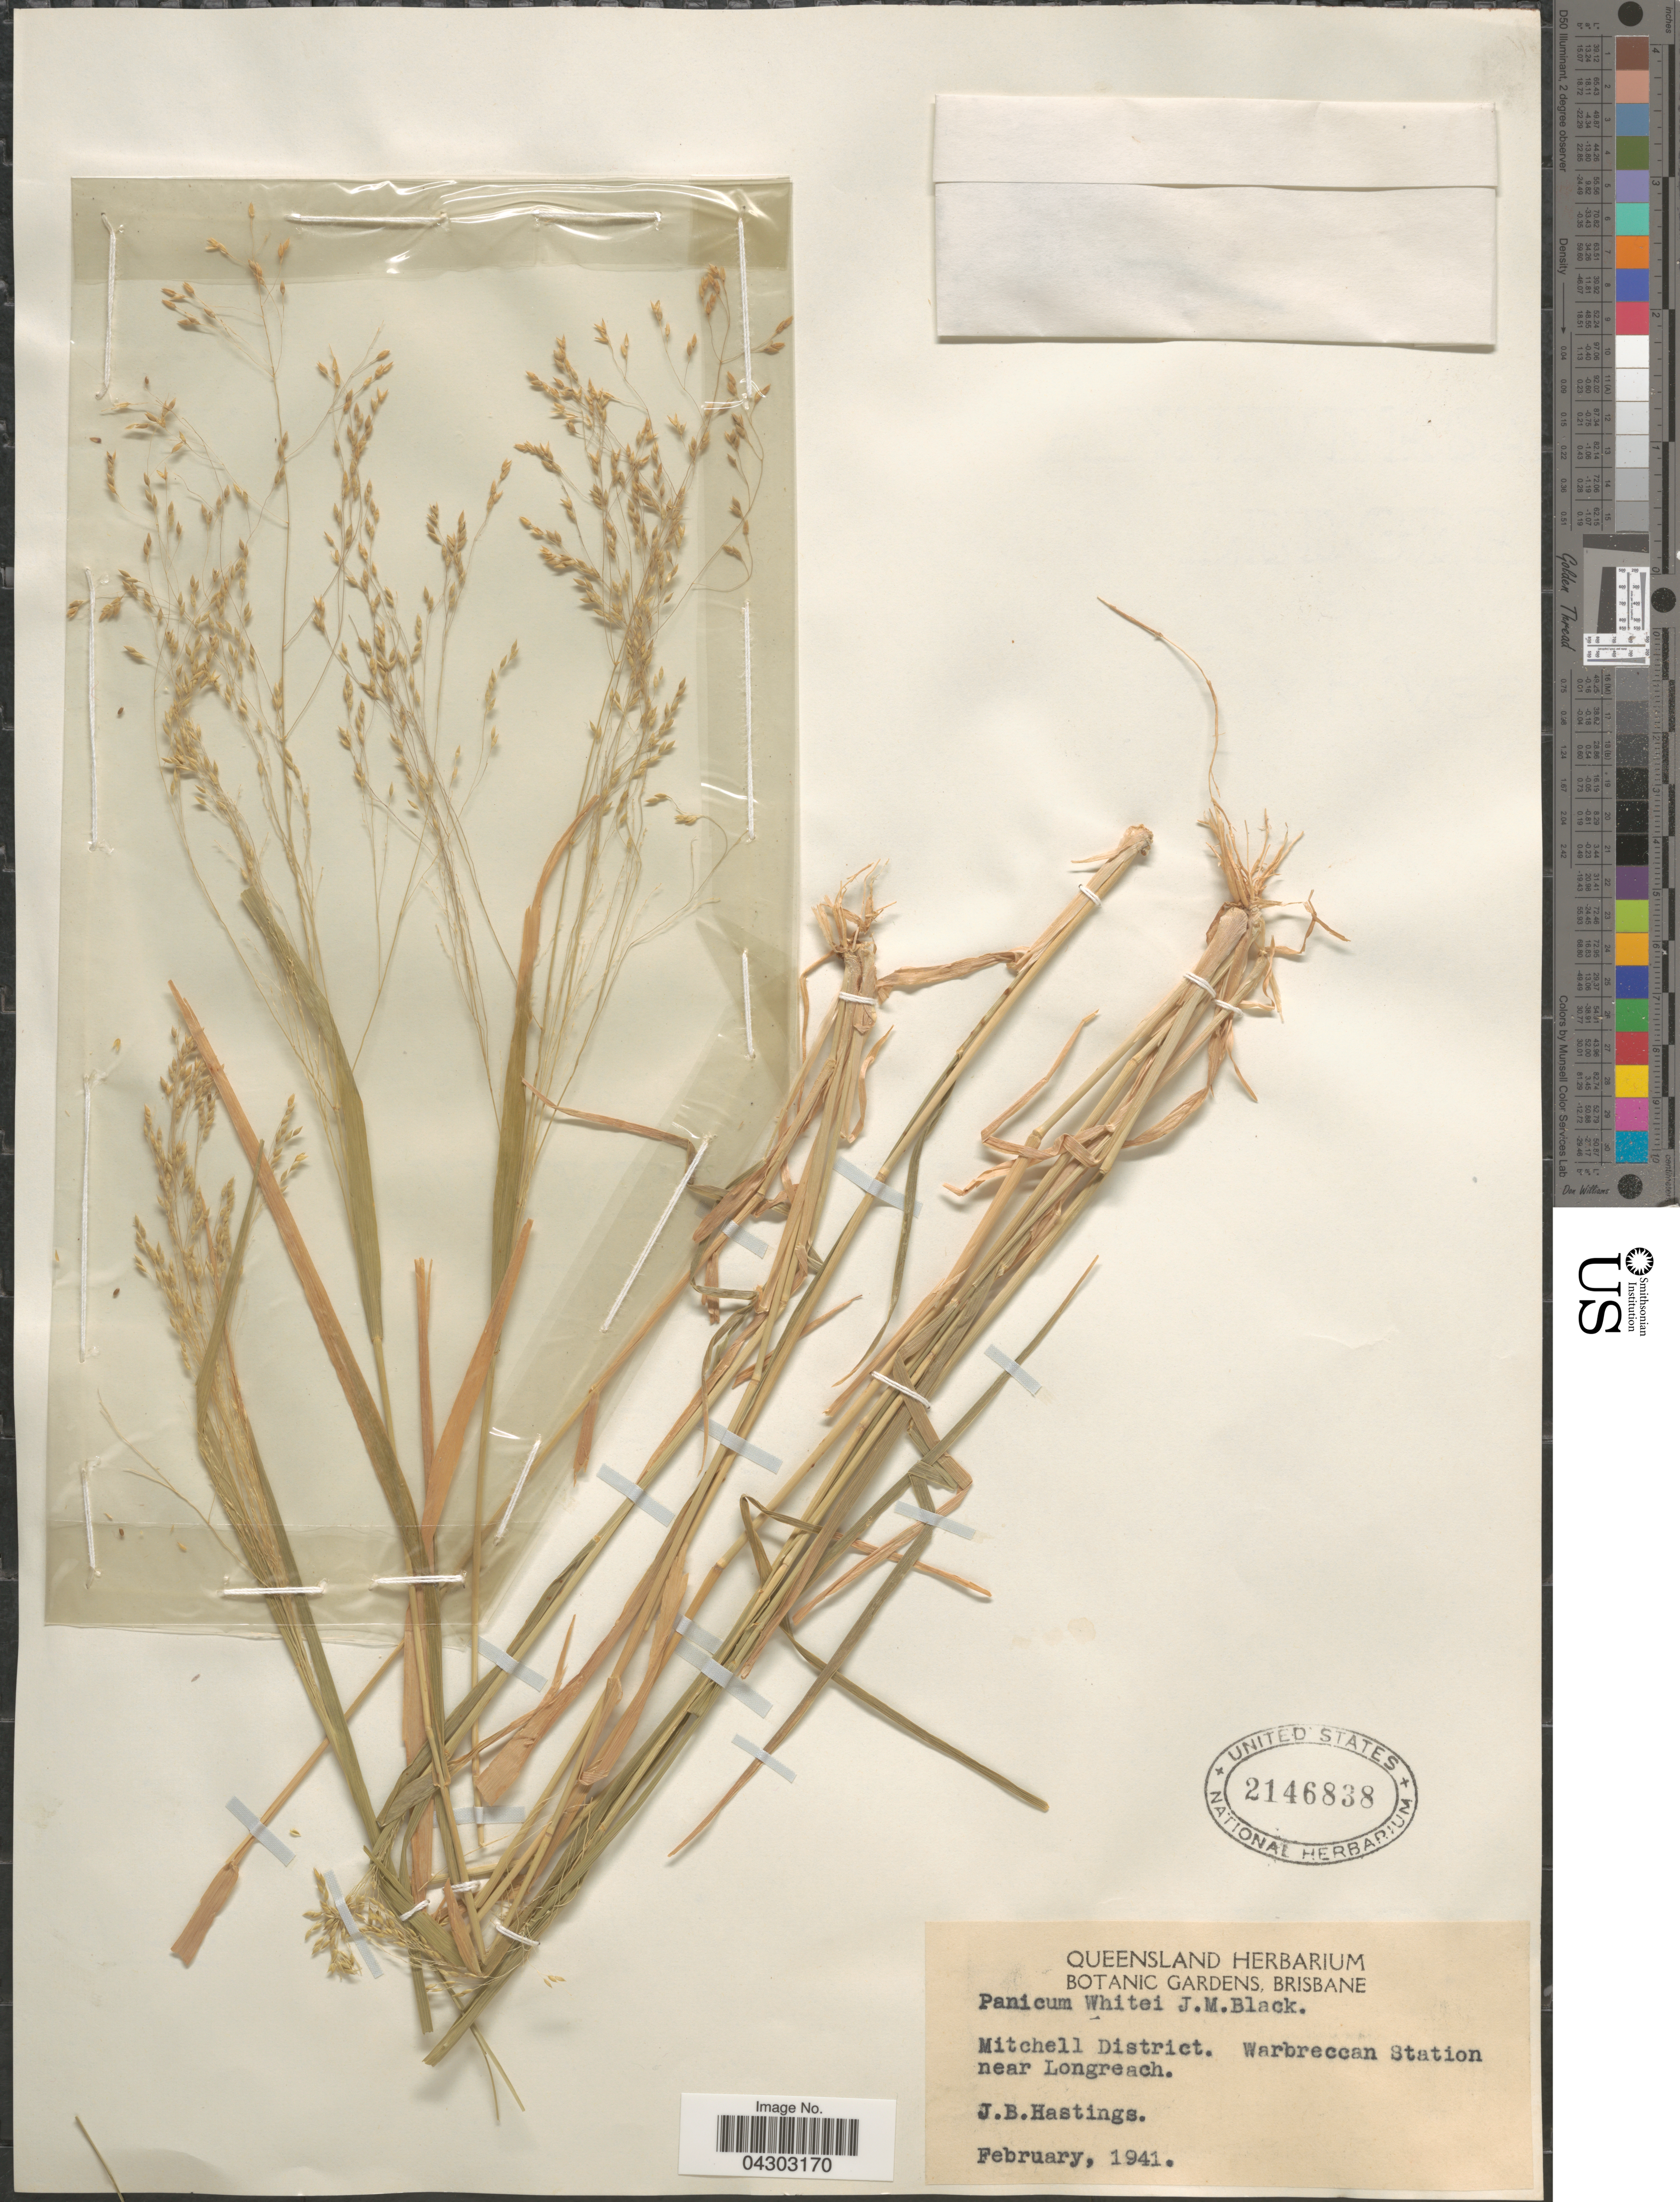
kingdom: Plantae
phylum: Tracheophyta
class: Liliopsida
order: Poales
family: Poaceae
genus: Panicum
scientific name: Panicum laevinode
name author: Lindl.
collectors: J. Hastings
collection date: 1941-02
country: Australia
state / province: Queensland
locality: Mitchell District. Warbreccan Station near Longreach.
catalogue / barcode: US 2146838